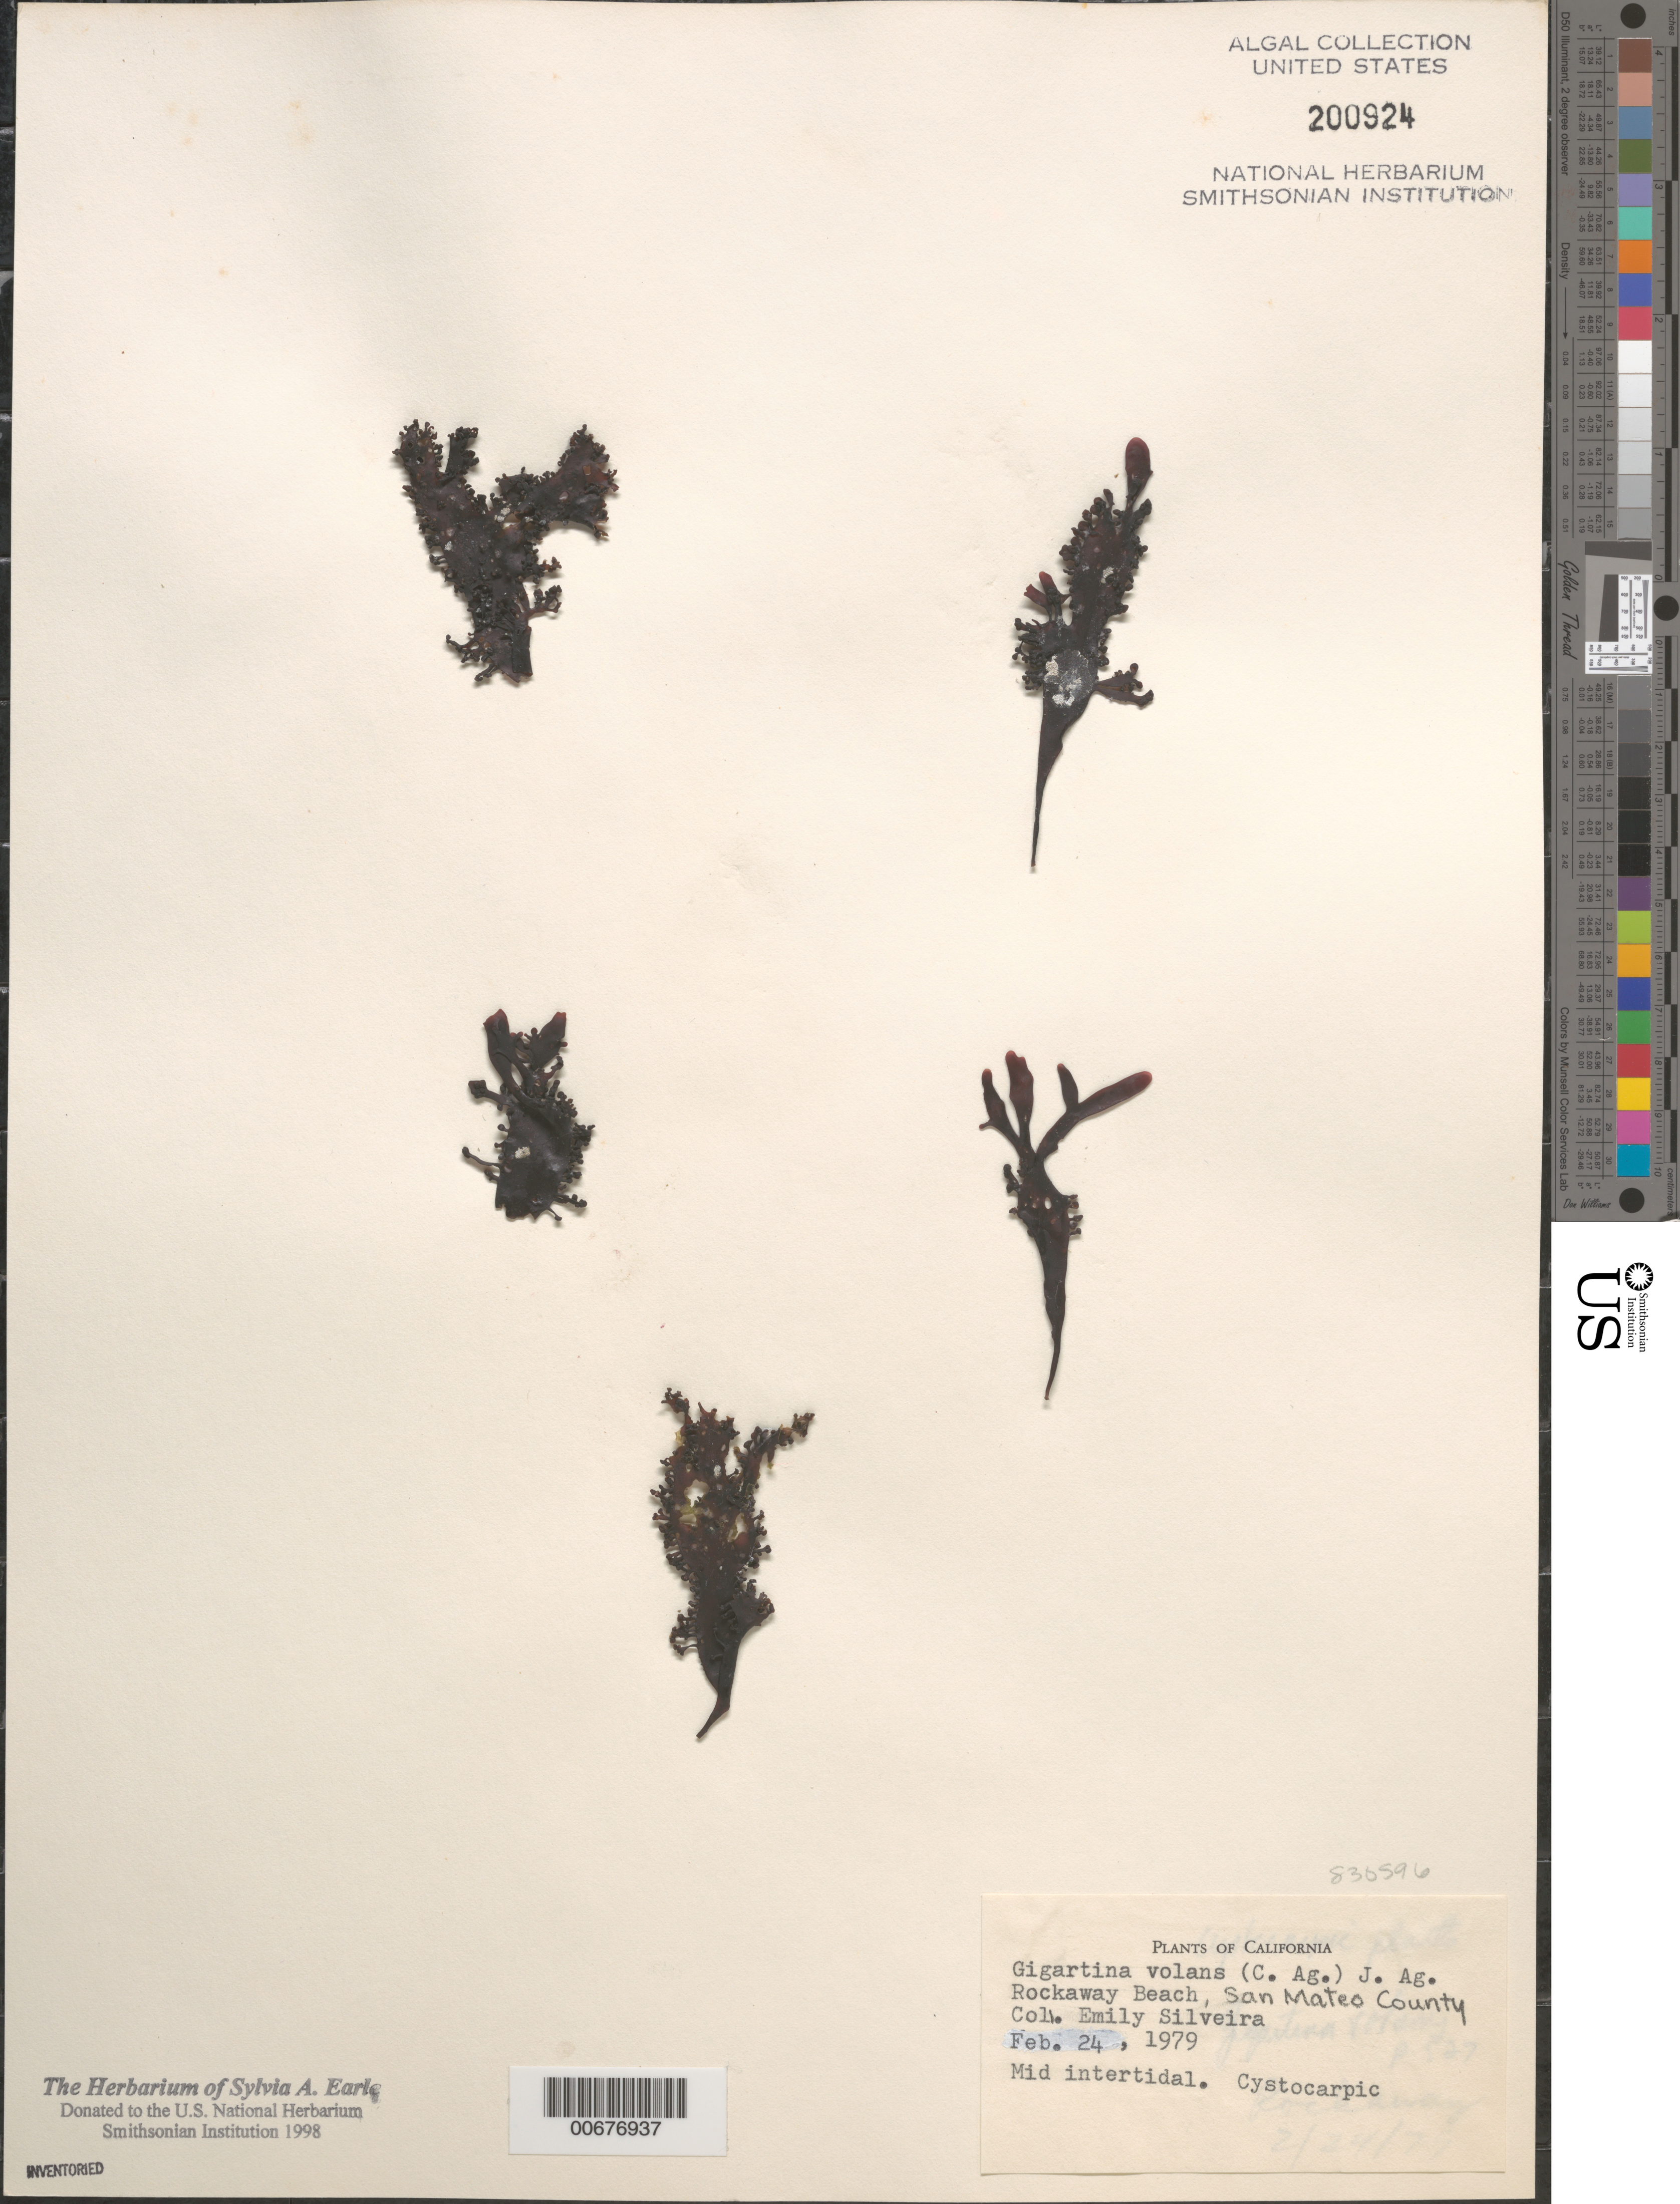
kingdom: Plantae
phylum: Rhodophyta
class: Florideophyceae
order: Gigartinales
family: Gigartinaceae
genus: Mazzaella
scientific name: Mazzaella volans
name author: (C. Agardh) Fredericq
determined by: Algae name updating Project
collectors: E. A. Silveira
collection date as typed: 24 Feb 1979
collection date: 1979-02-24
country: United States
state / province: California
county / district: San Mateo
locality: Rockaway Beach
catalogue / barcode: US 200924